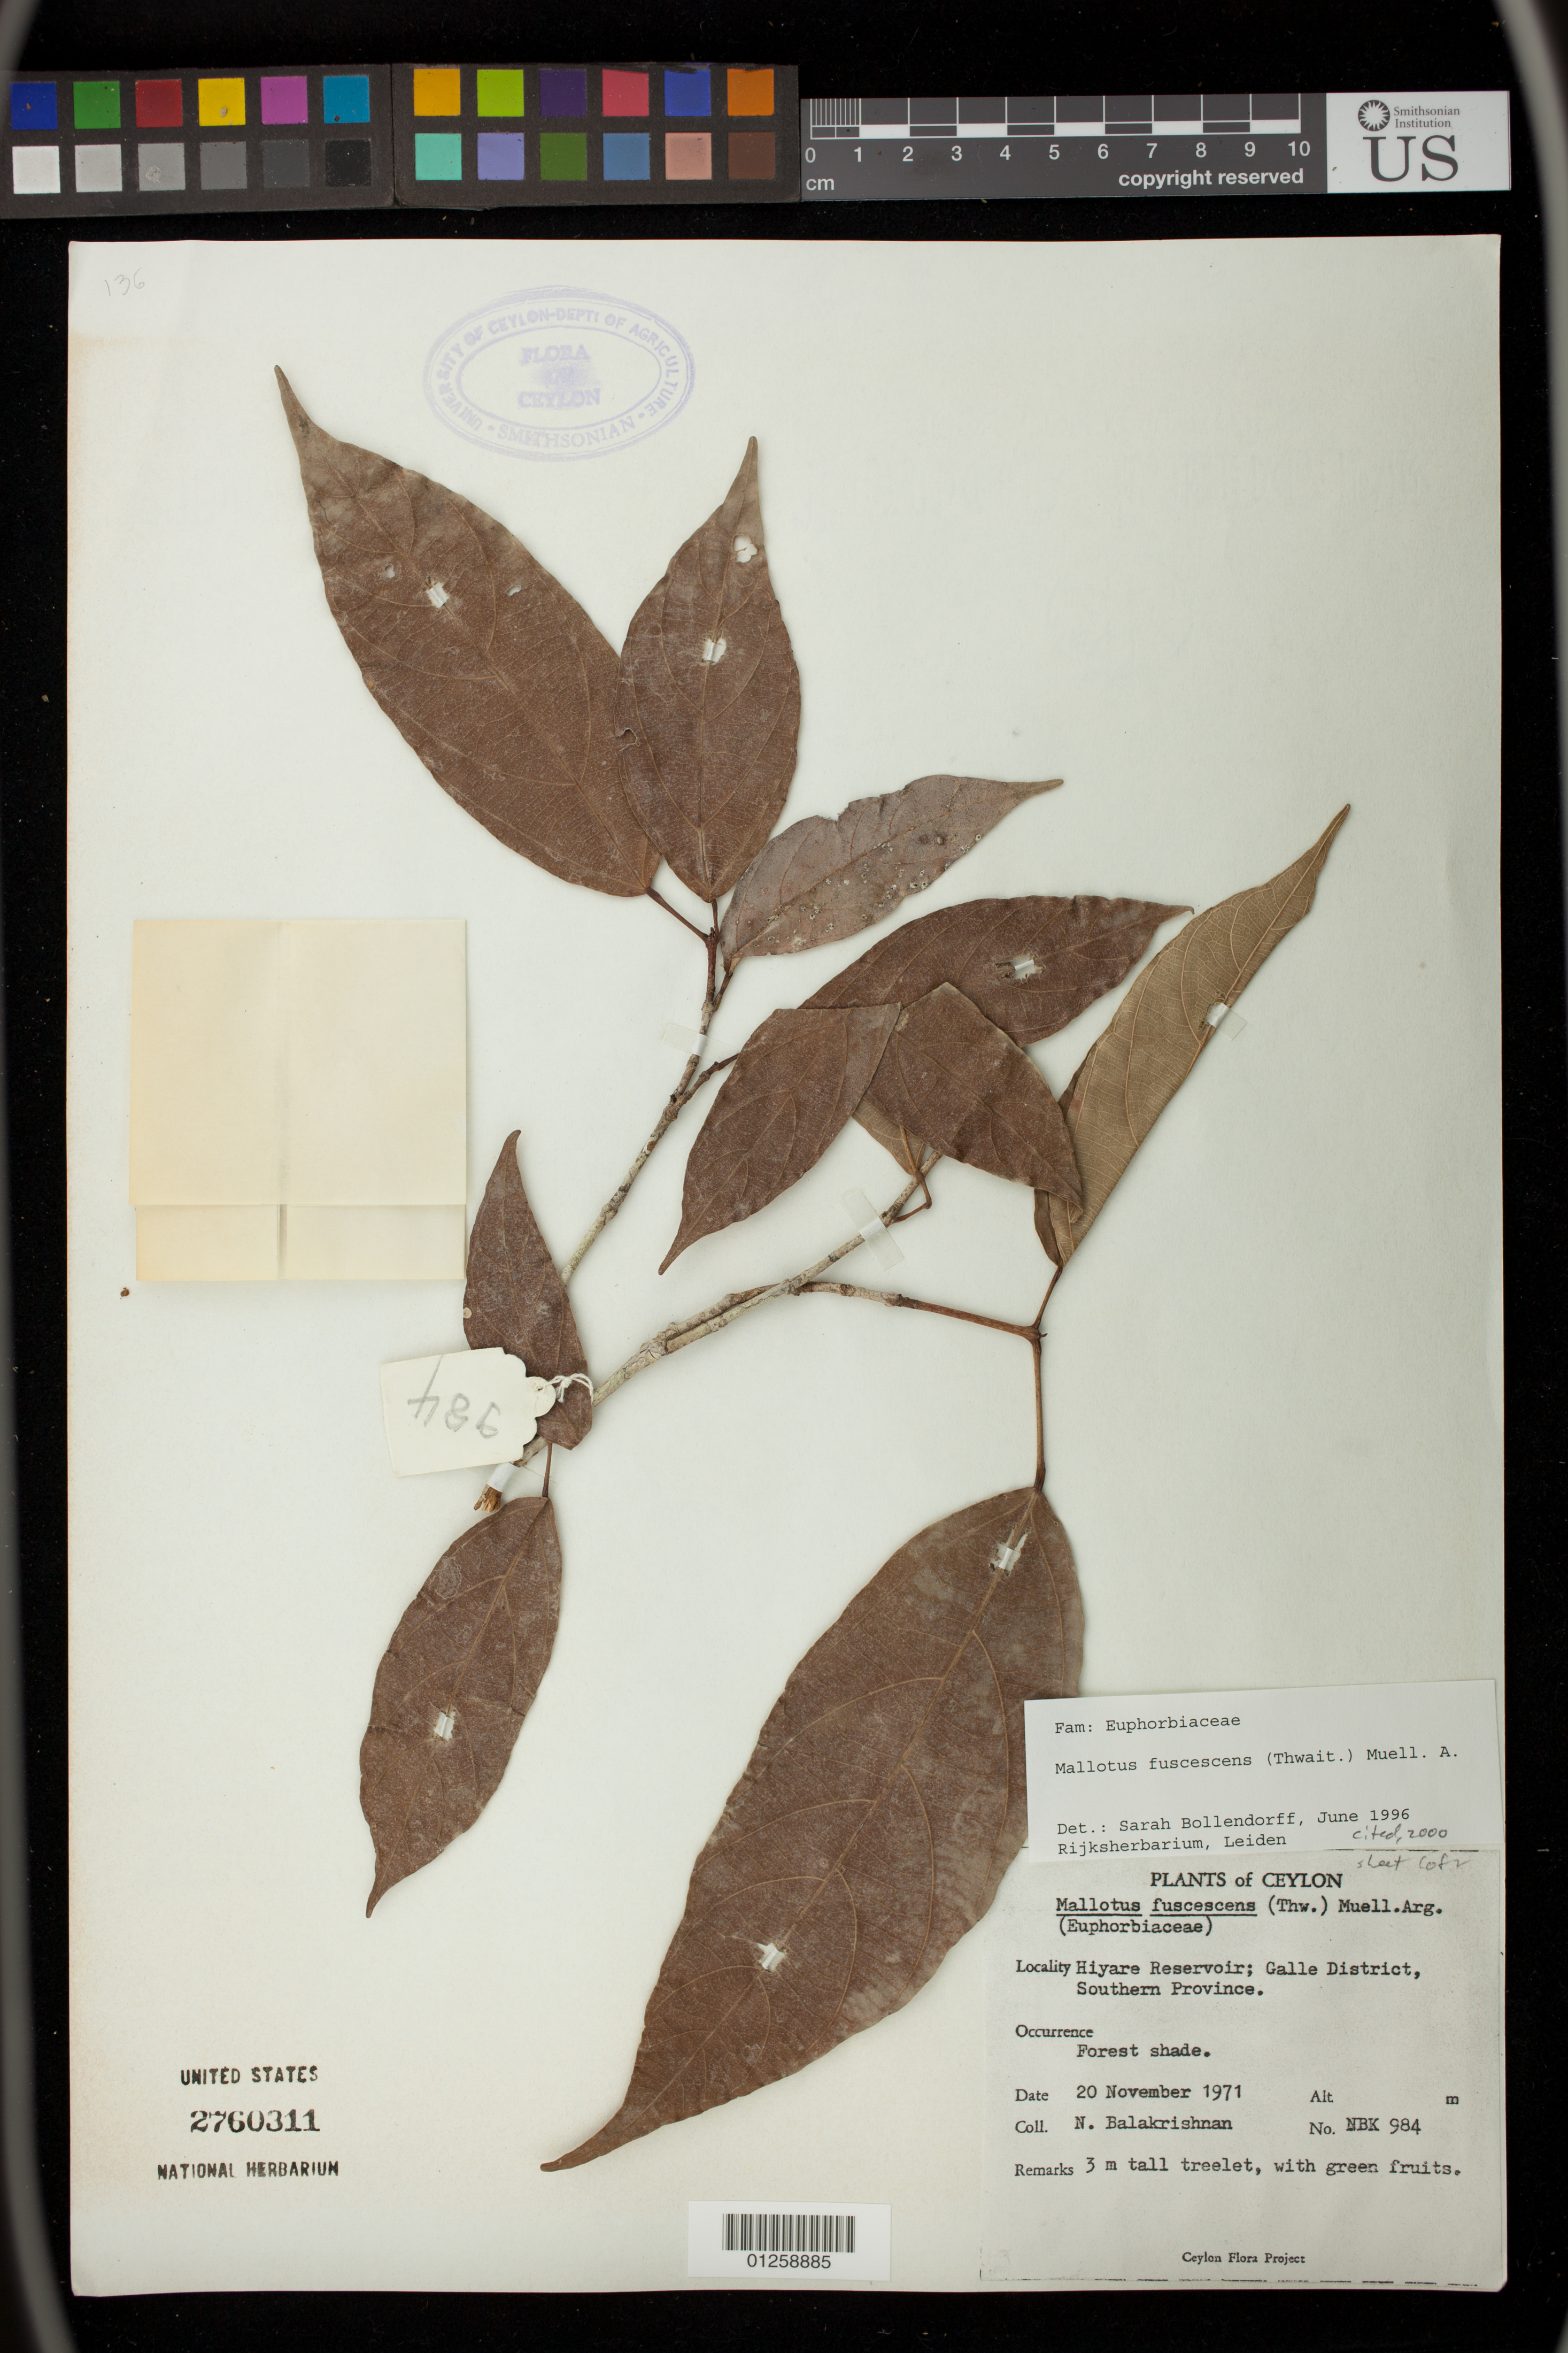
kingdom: Plantae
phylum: Tracheophyta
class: Magnoliopsida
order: Malpighiales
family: Euphorbiaceae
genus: Mallotus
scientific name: Mallotus fuscescens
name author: (Thwaites) Müll. Arg.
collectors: N. Balakrishnan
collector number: NBK 984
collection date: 1971-11-20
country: Sri Lanka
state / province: Southern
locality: Hiyare Reservoir; Galle District.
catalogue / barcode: US 2760311